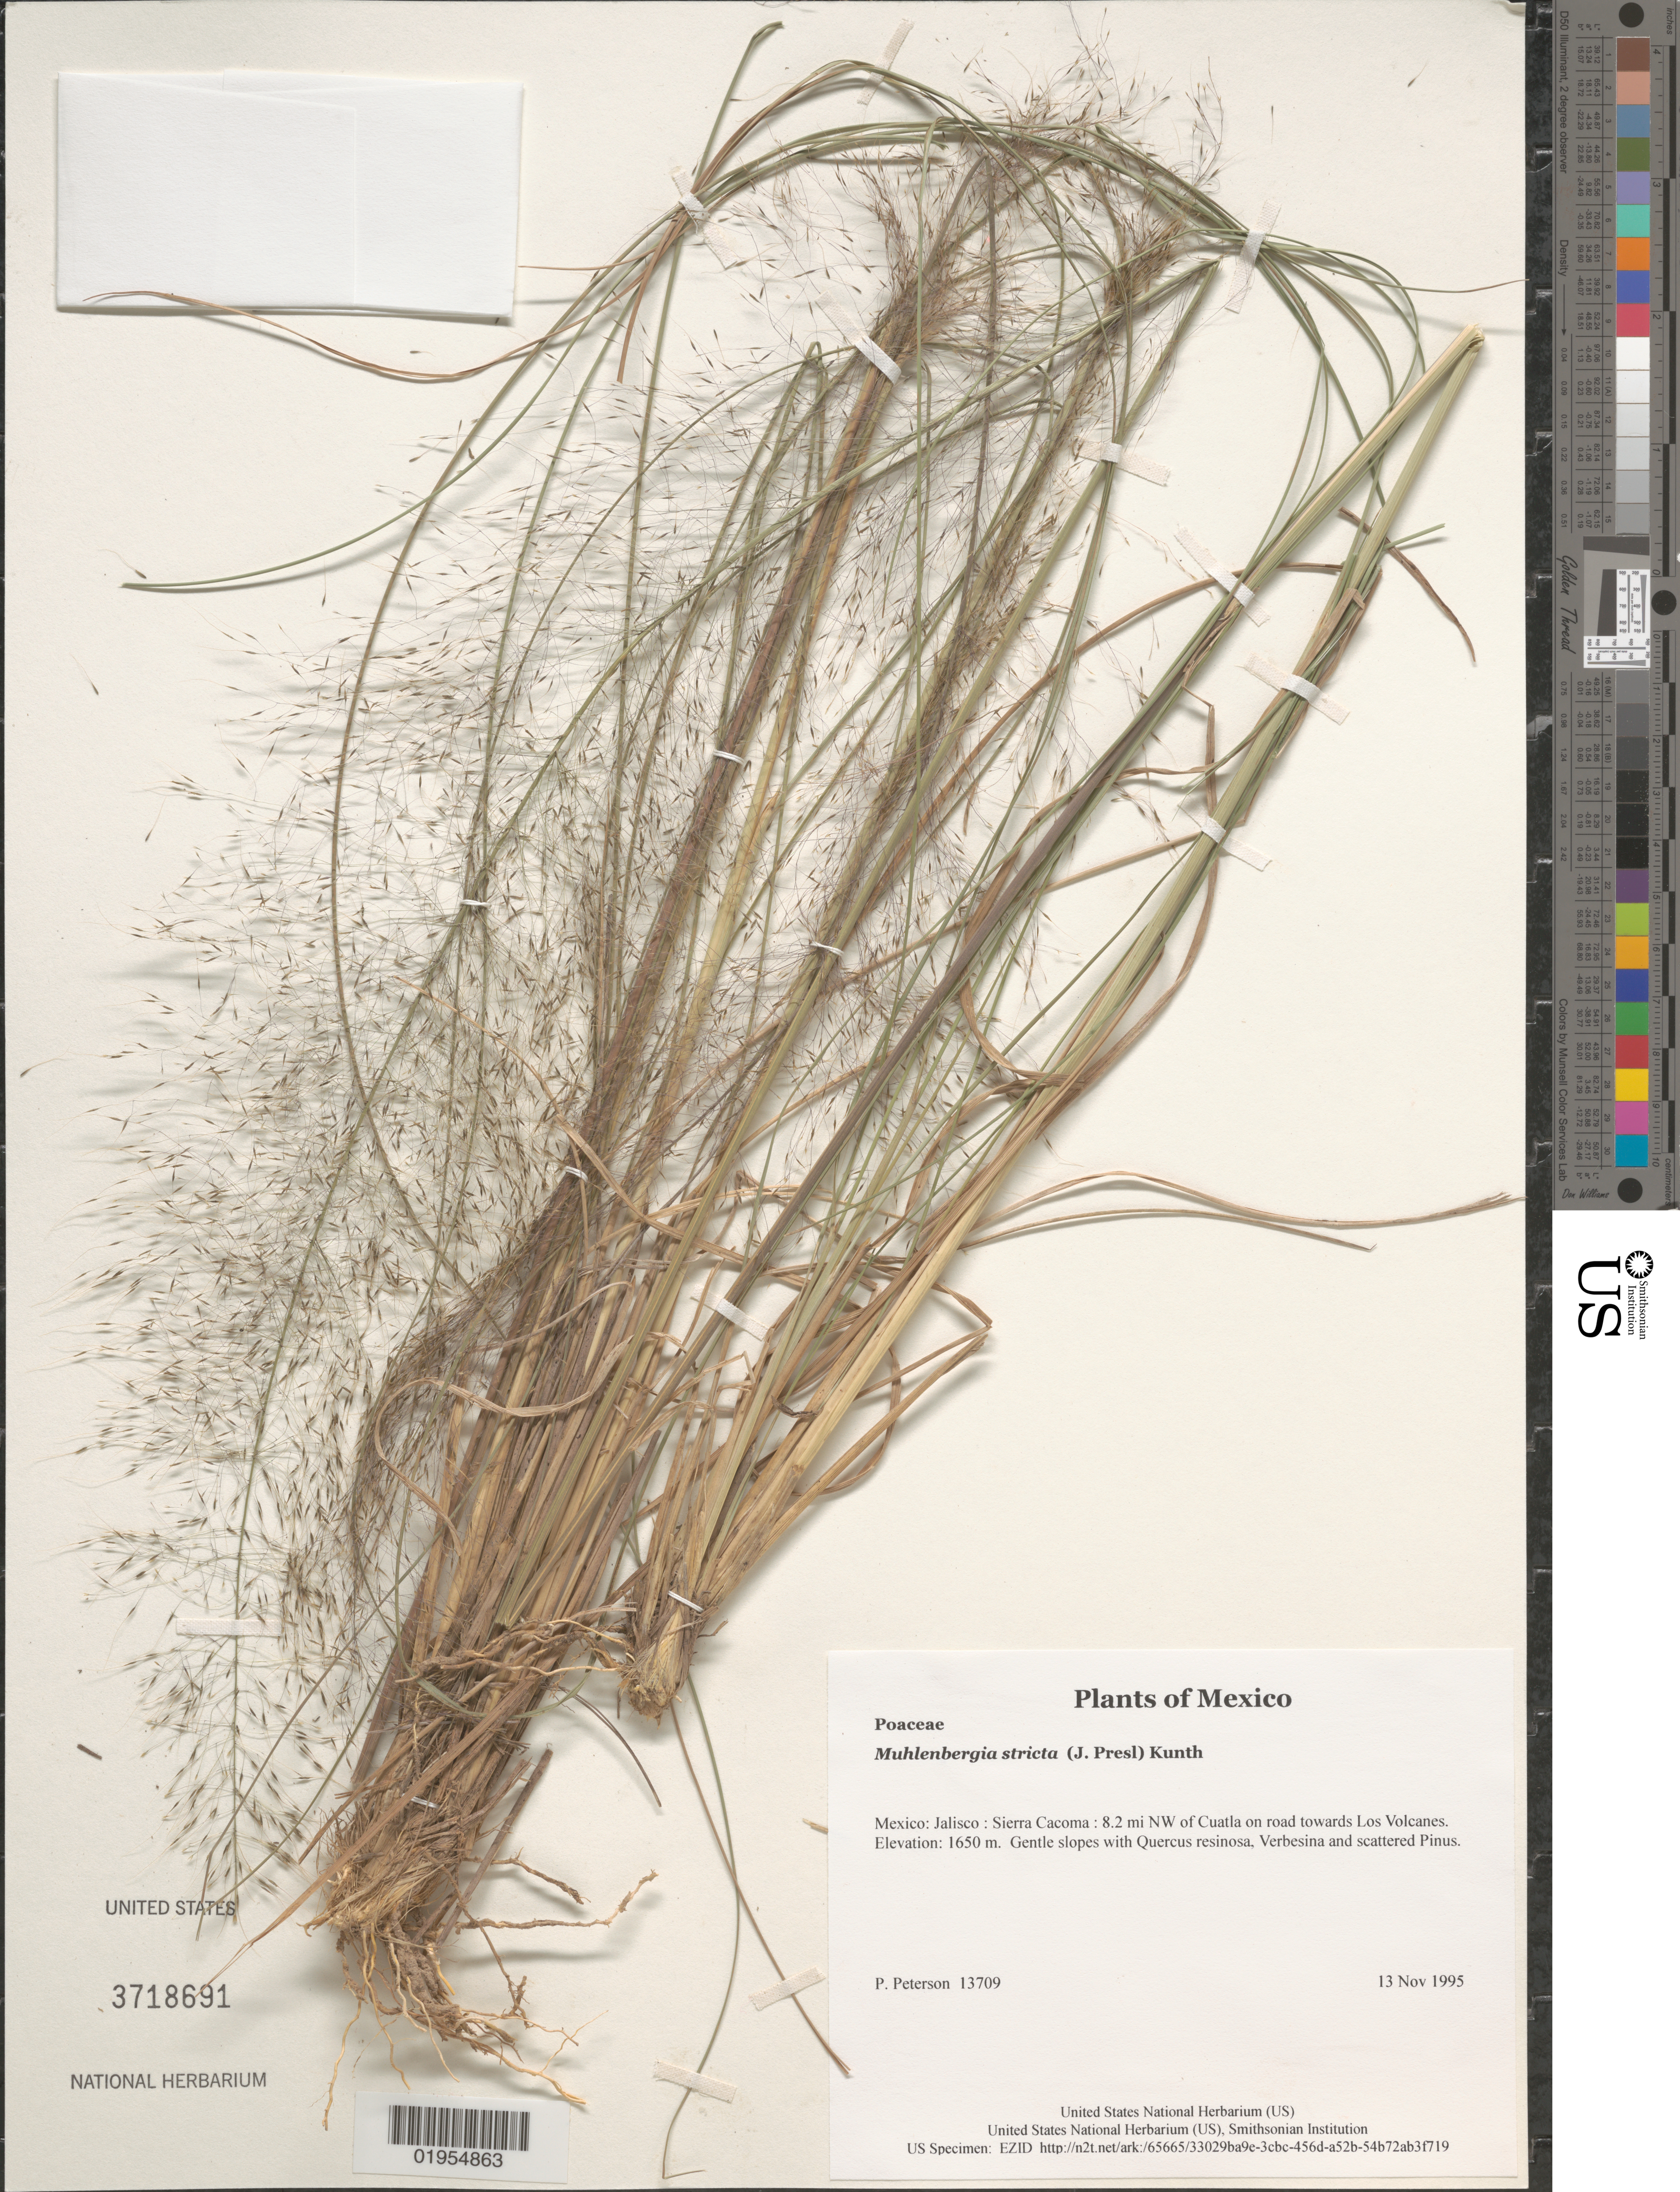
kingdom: Plantae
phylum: Tracheophyta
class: Liliopsida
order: Poales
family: Poaceae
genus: Muhlenbergia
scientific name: Muhlenbergia stricta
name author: (J. Presl) Kunth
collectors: P. M. Peterson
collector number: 13709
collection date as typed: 13 Nov 1995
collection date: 1995-11-13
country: Mexico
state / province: Jalisco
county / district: Sierra Cacoma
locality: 8.2 mi NW of Cuatla on road towards Los Volcanes.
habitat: Gentle slopes with Quercus resinosa, Verbesina and scattered Pinus.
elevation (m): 1650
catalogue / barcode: US 3718691